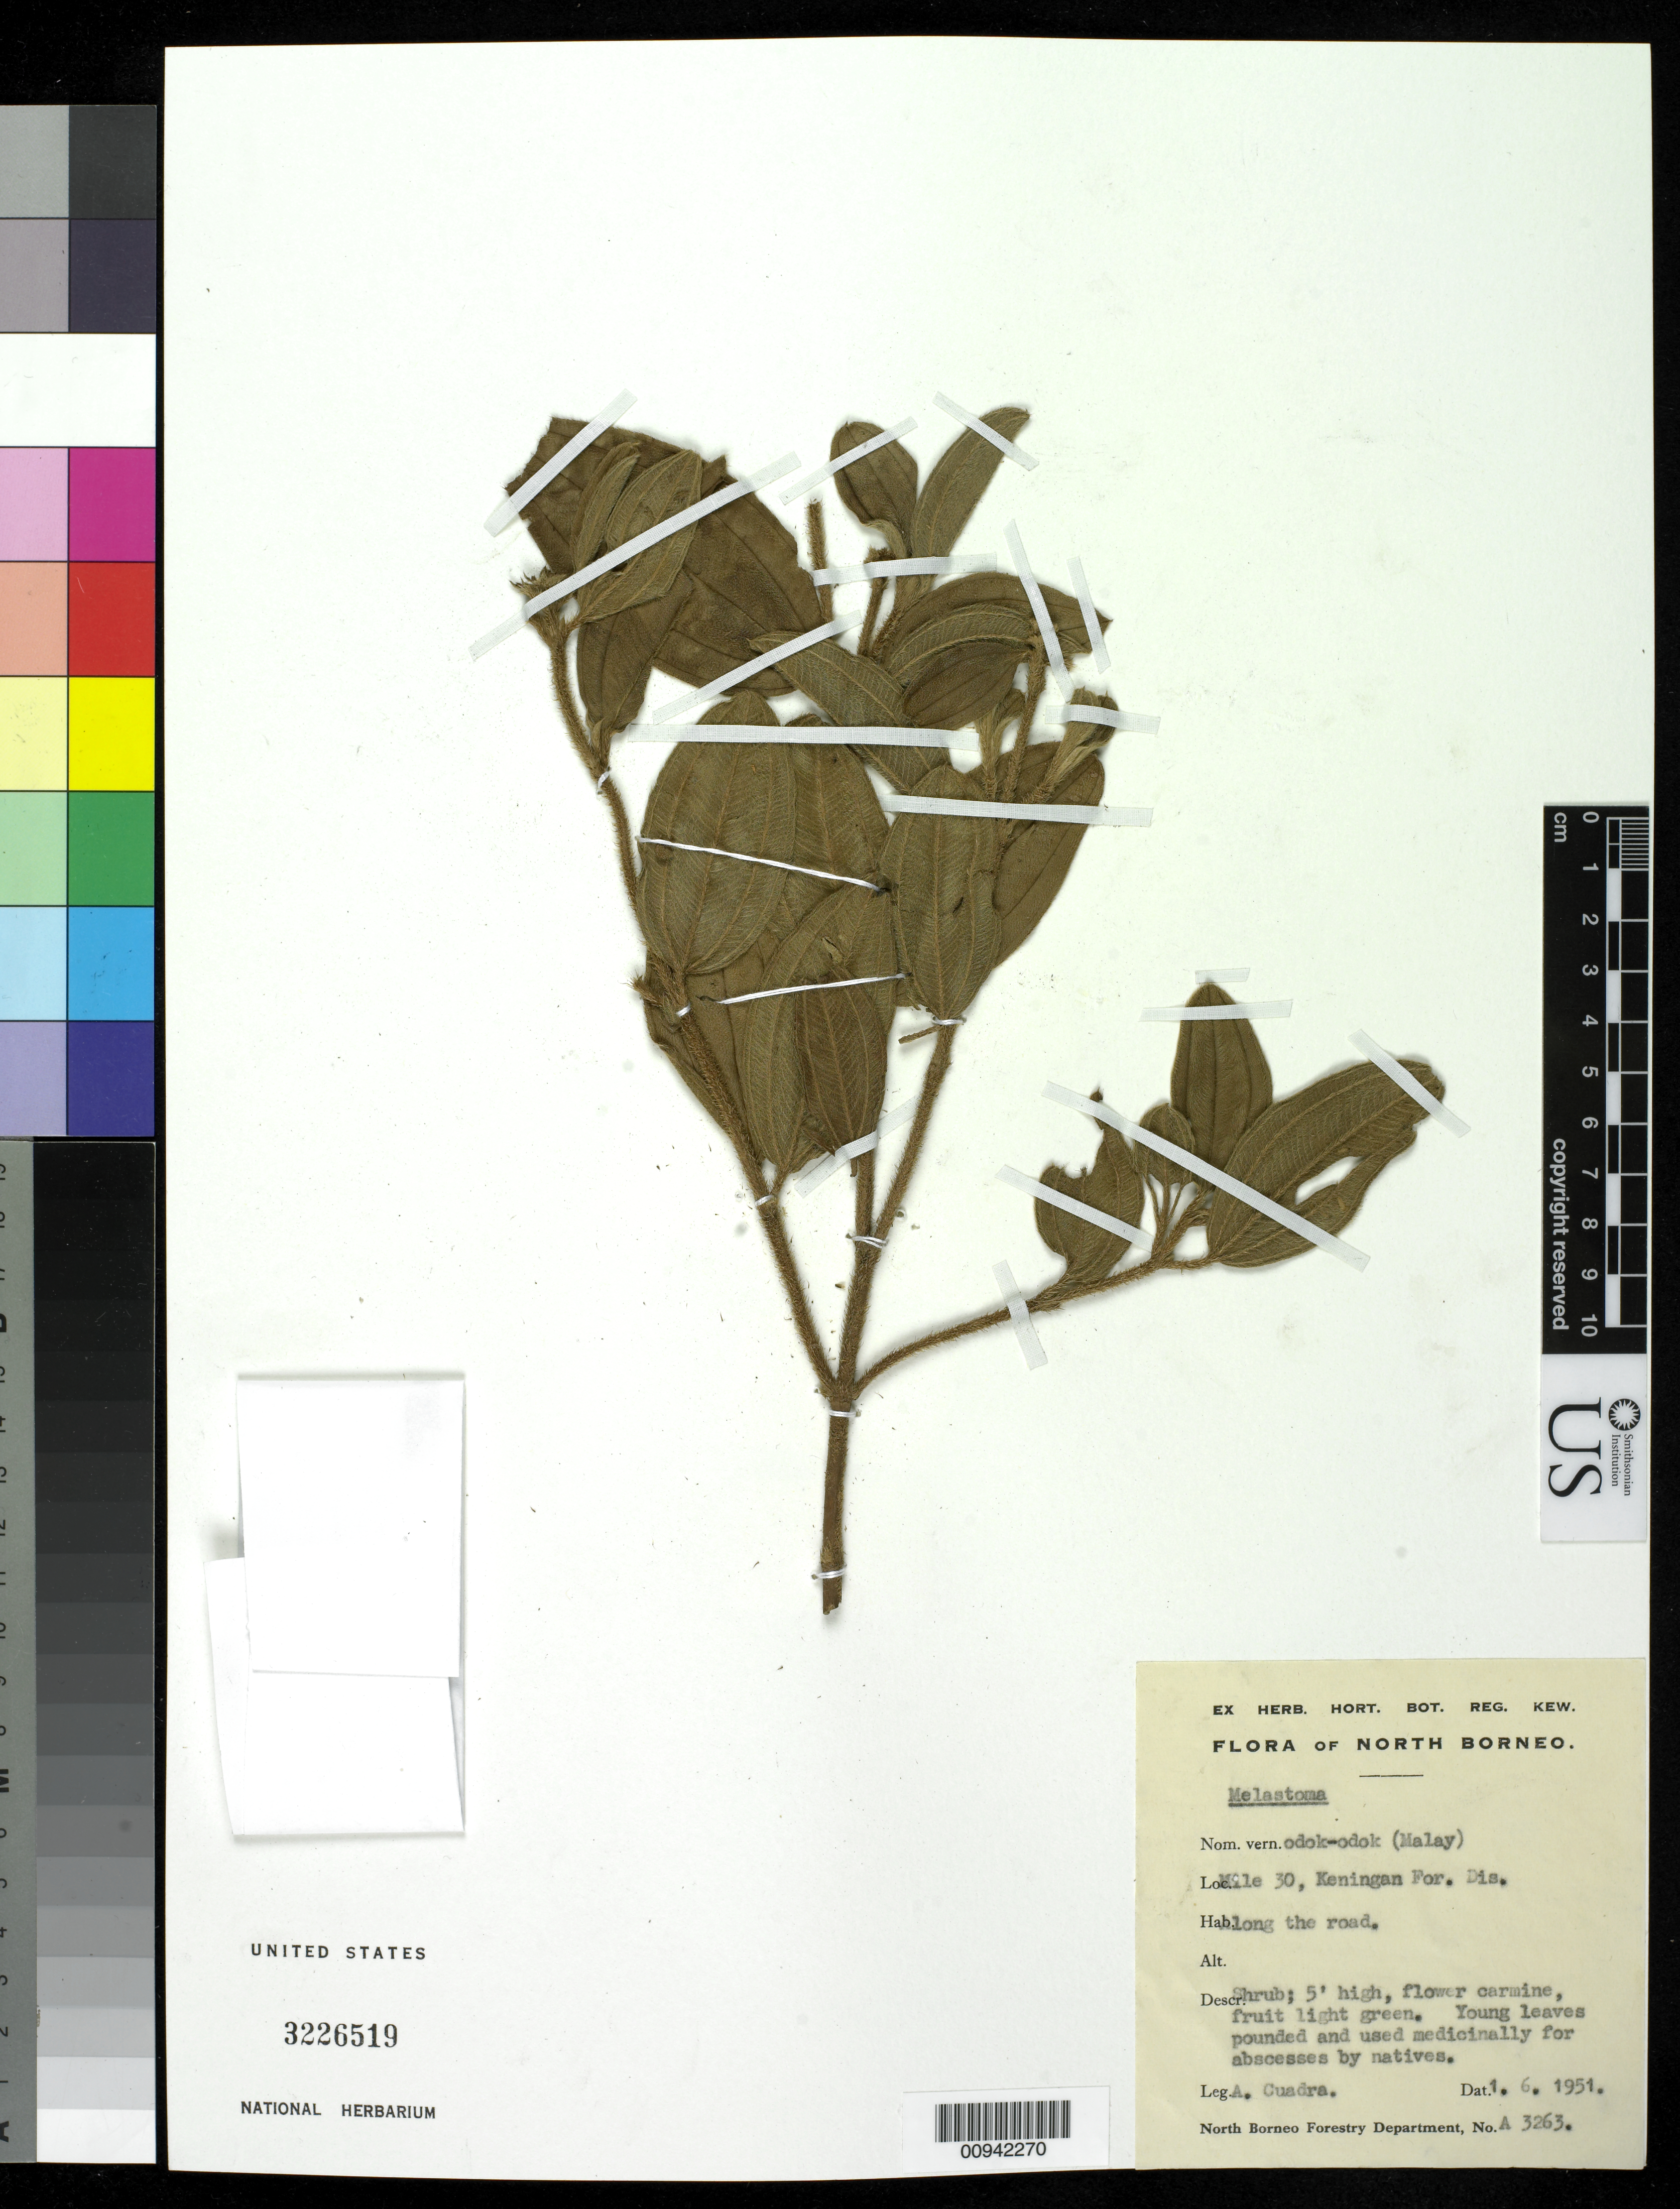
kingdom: Plantae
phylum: Tracheophyta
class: Magnoliopsida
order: Myrtales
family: Melastomataceae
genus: Melastoma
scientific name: Melastoma sp.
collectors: A. Cuadra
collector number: A 3263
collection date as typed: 06 Jan 1951 or 01 Jun 1951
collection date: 1951-01-06 or 1951-06-01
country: Malaysia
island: Borneo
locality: Mile 30, Keningan For. Dis.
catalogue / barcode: US 3226519